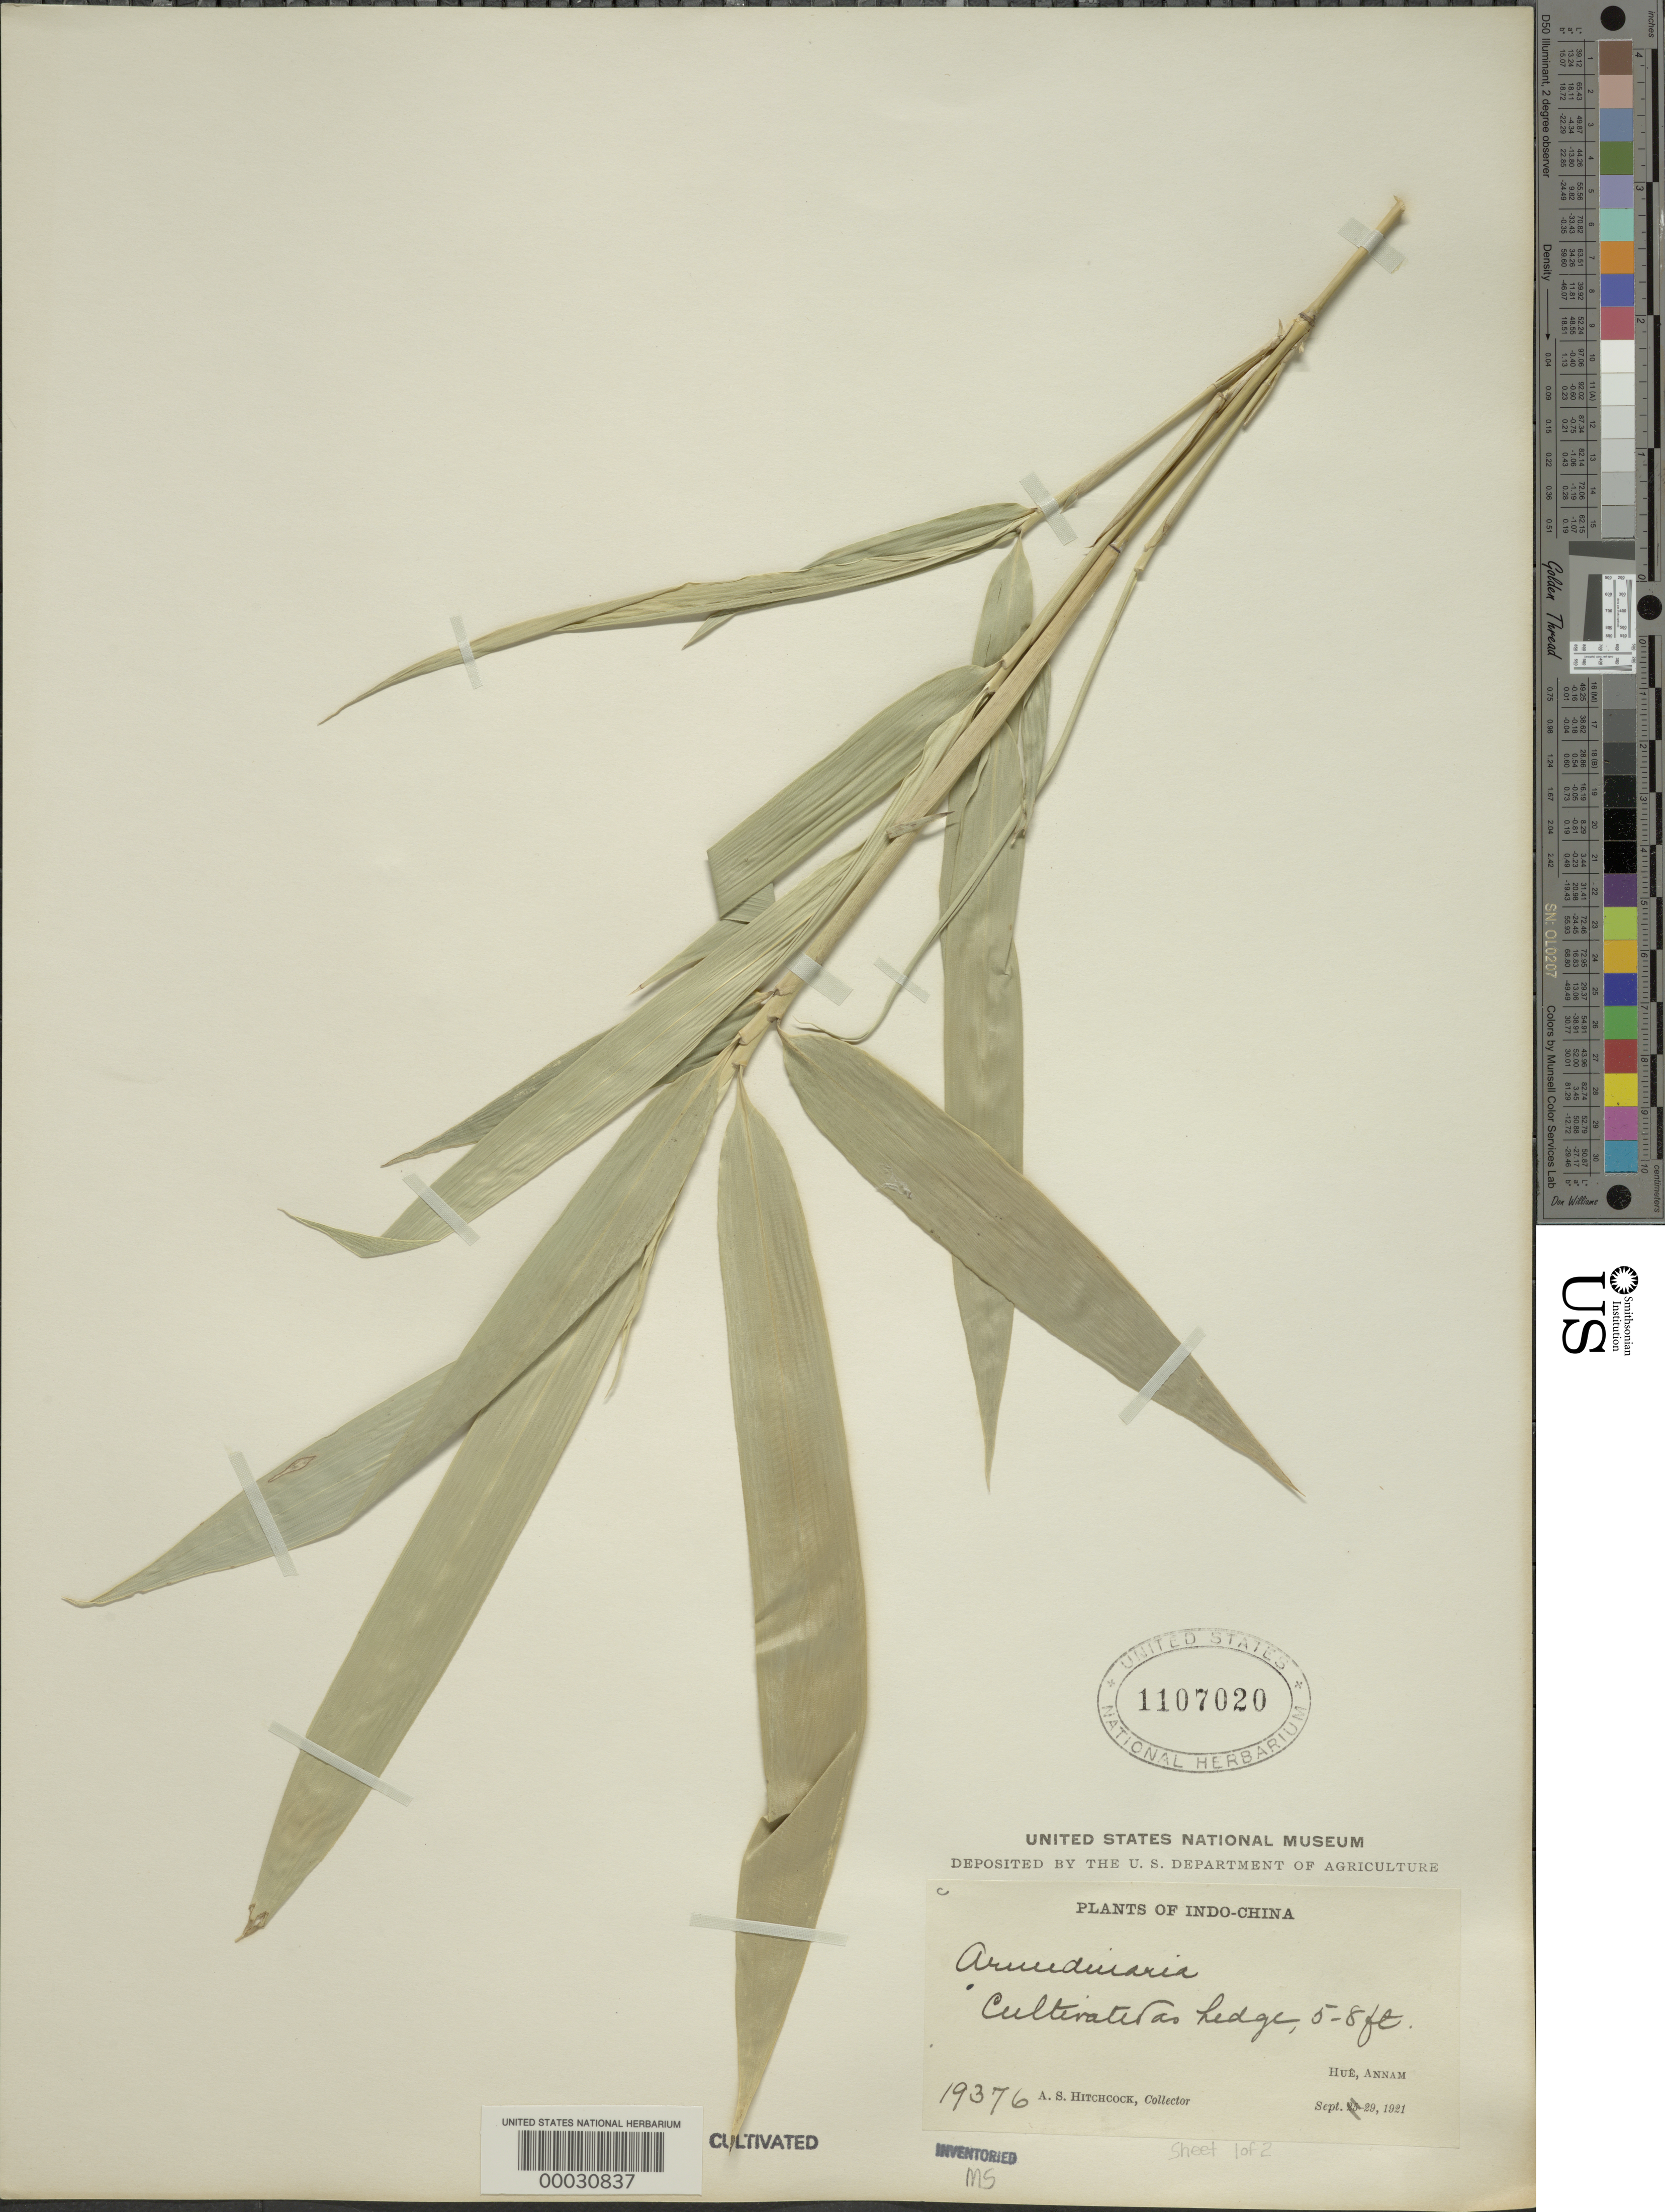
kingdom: Plantae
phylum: Tracheophyta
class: Liliopsida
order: Poales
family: Poaceae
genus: Arundinaria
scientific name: Arundinaria sp.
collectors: A. S. Hitchcock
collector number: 19376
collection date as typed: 29 Sep 1921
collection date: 1921-09-29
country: Vietnam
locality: Annam, hue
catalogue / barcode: US 1107020